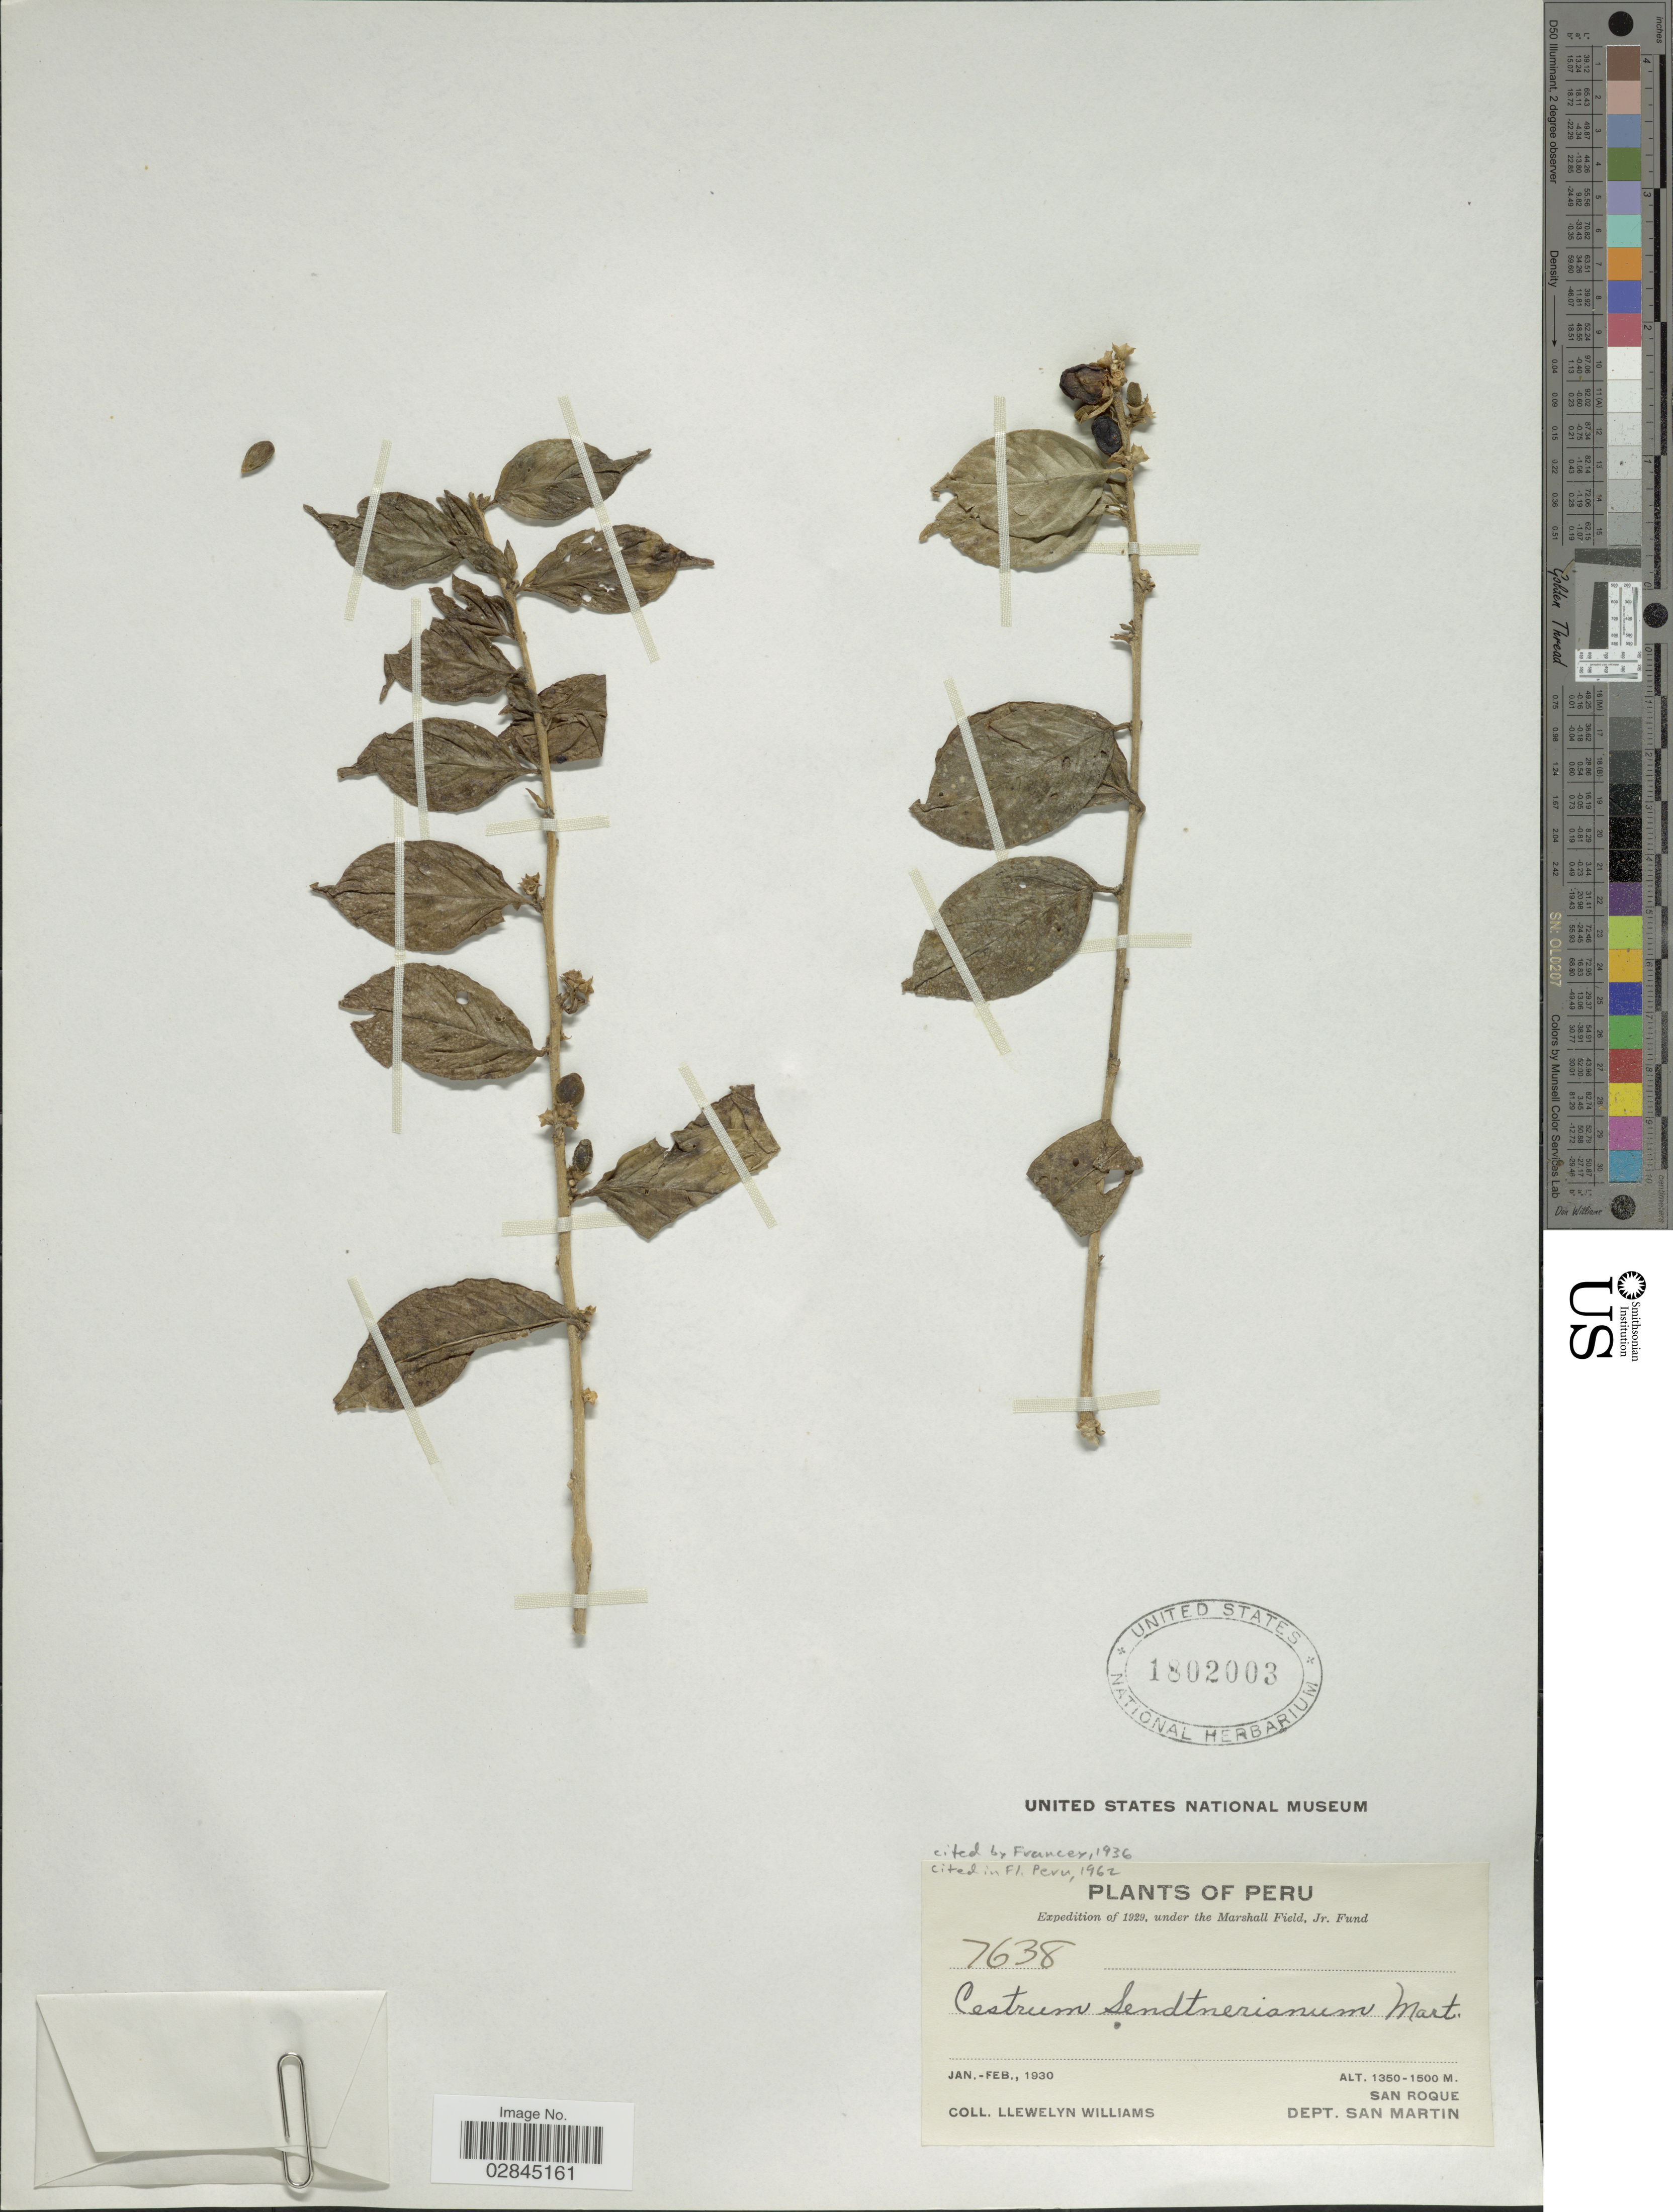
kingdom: Plantae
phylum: Tracheophyta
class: Magnoliopsida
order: Solanales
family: Solanaceae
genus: Cestrum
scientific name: Cestrum sendtnerianum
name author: Mart. ex Sendtn.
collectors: Ll. Williams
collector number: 7638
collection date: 1930-01/1930-02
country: Peru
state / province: San Martín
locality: San Roque. Dept. San Martin.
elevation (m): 1350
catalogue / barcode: US 1802003